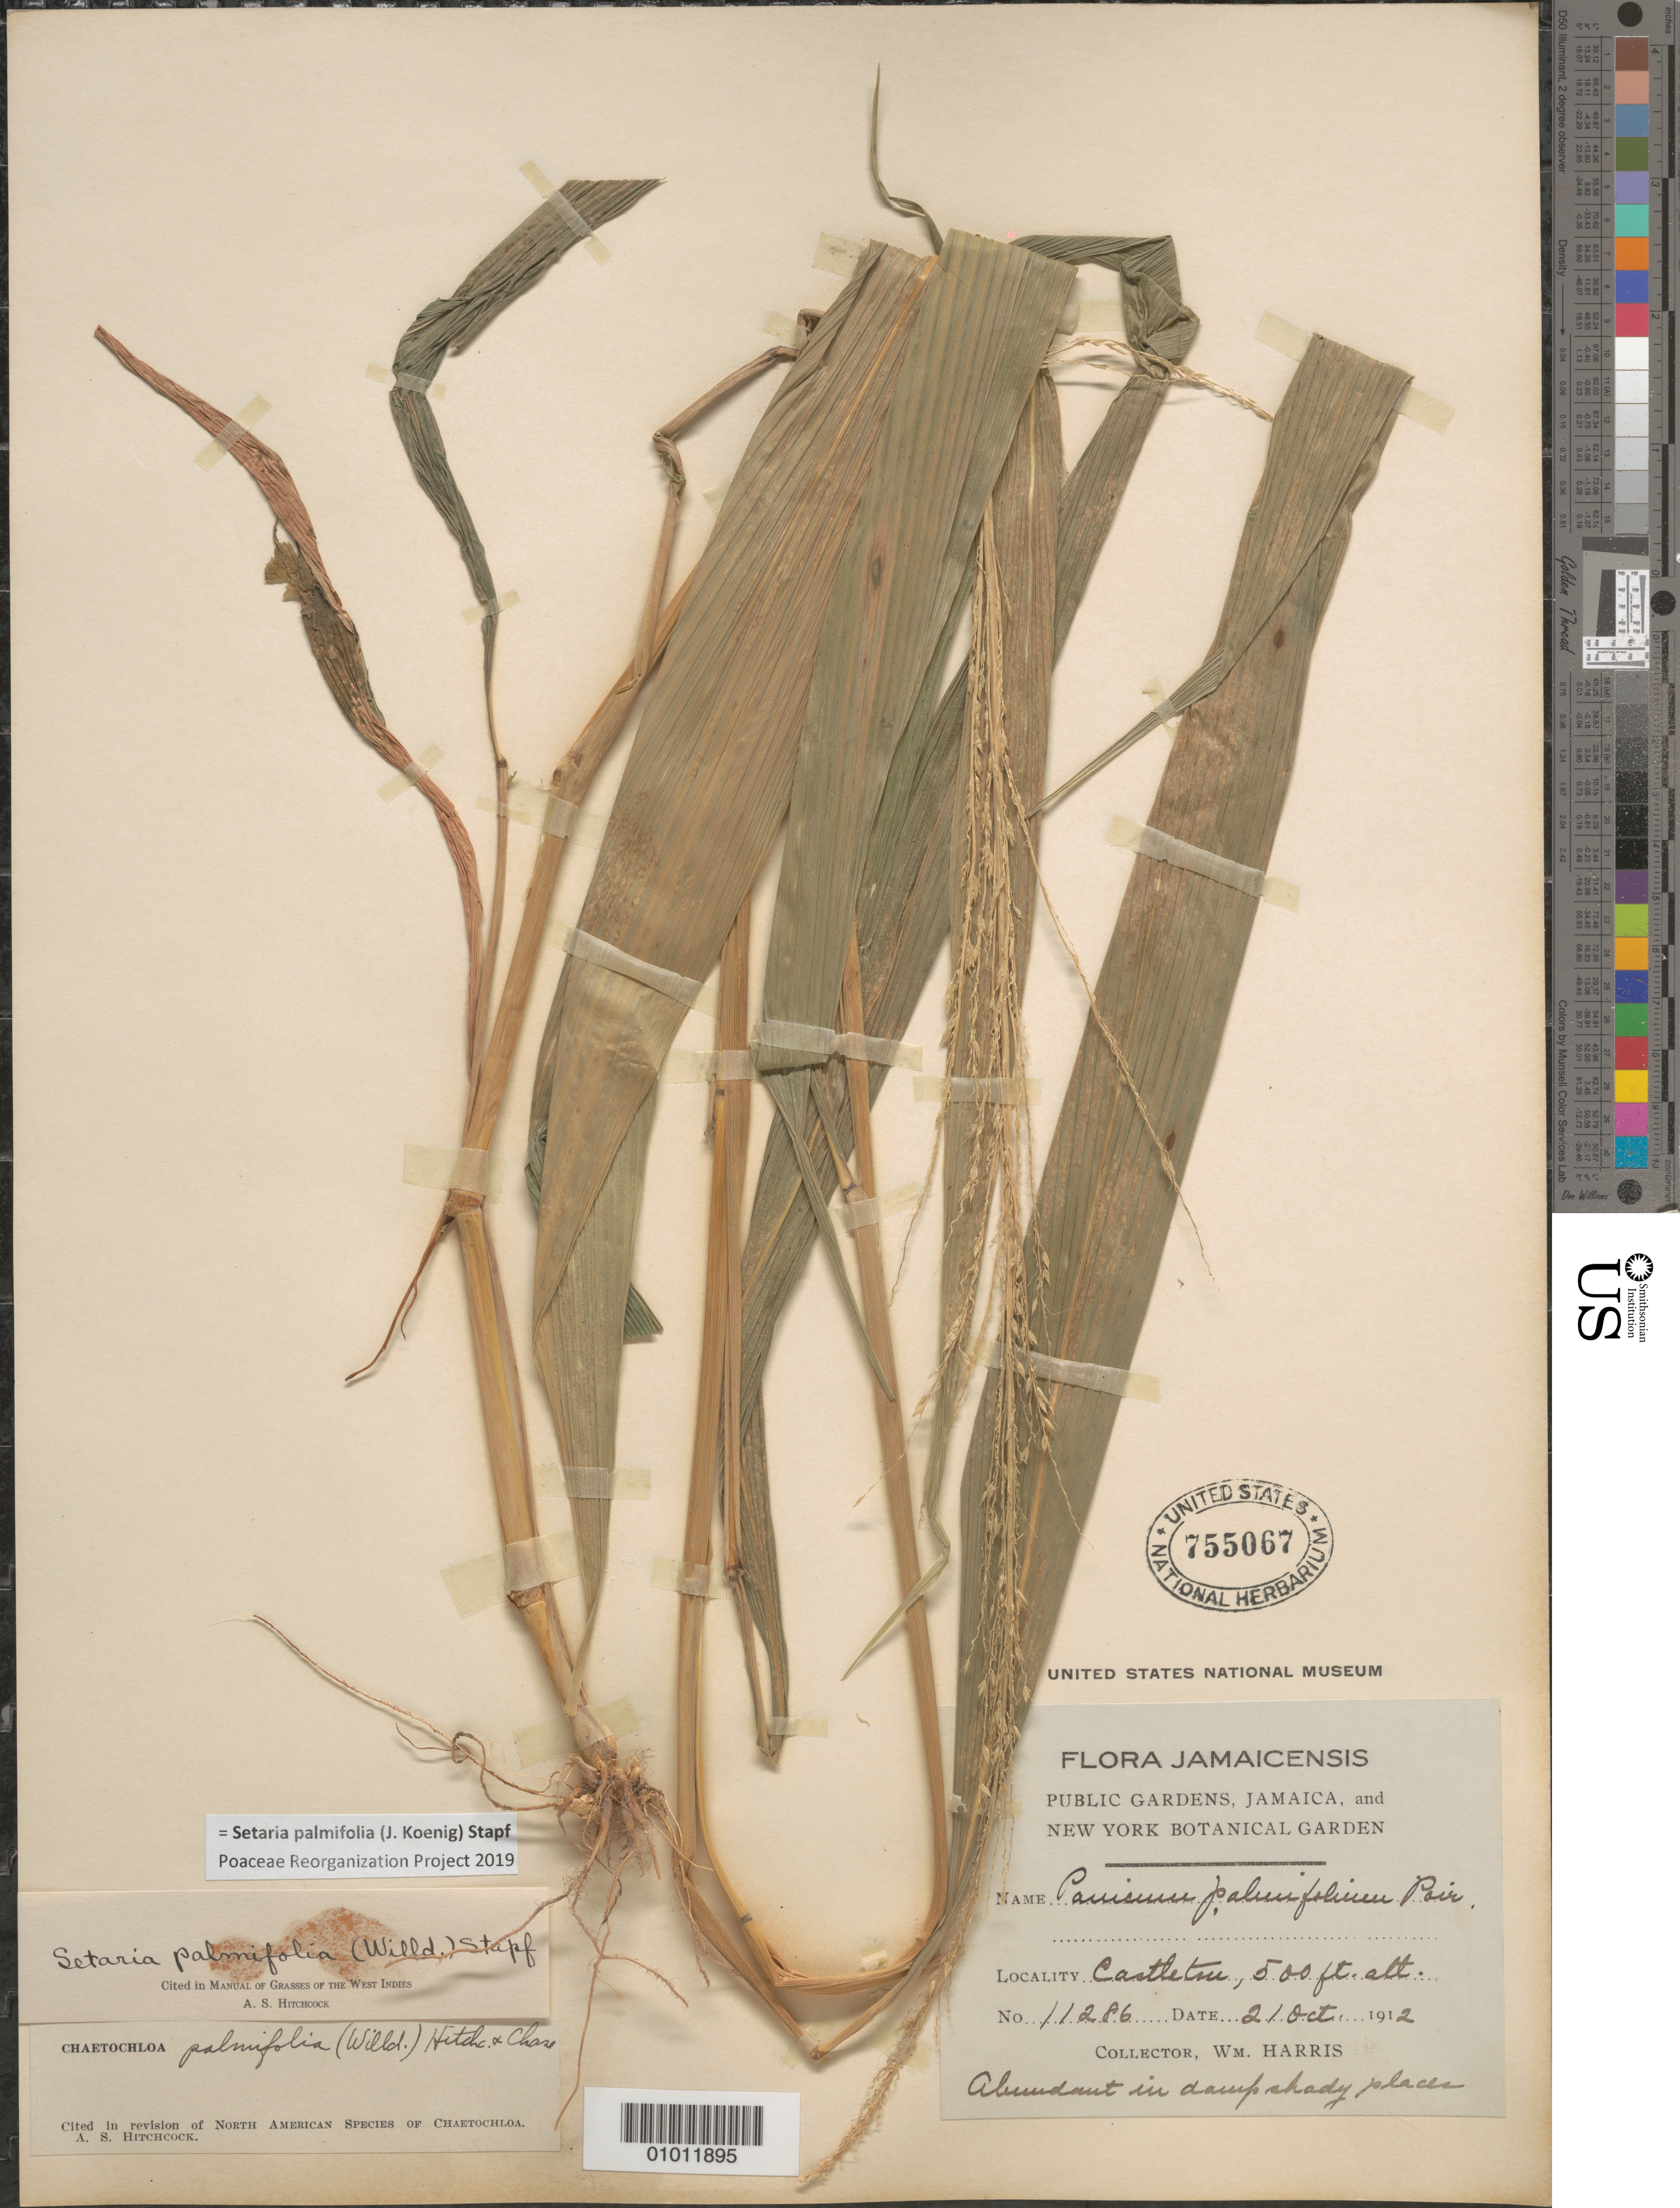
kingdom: Plantae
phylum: Tracheophyta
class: Liliopsida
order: Poales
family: Poaceae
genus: Setaria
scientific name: Setaria palmifolia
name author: (J. Koenig) Stapf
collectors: W. Harris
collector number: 11286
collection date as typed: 21 Oct 1912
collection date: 1912-10-21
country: Jamaica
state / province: Saint Andrew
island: Jamaica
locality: Castleton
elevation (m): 152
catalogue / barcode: US 755067